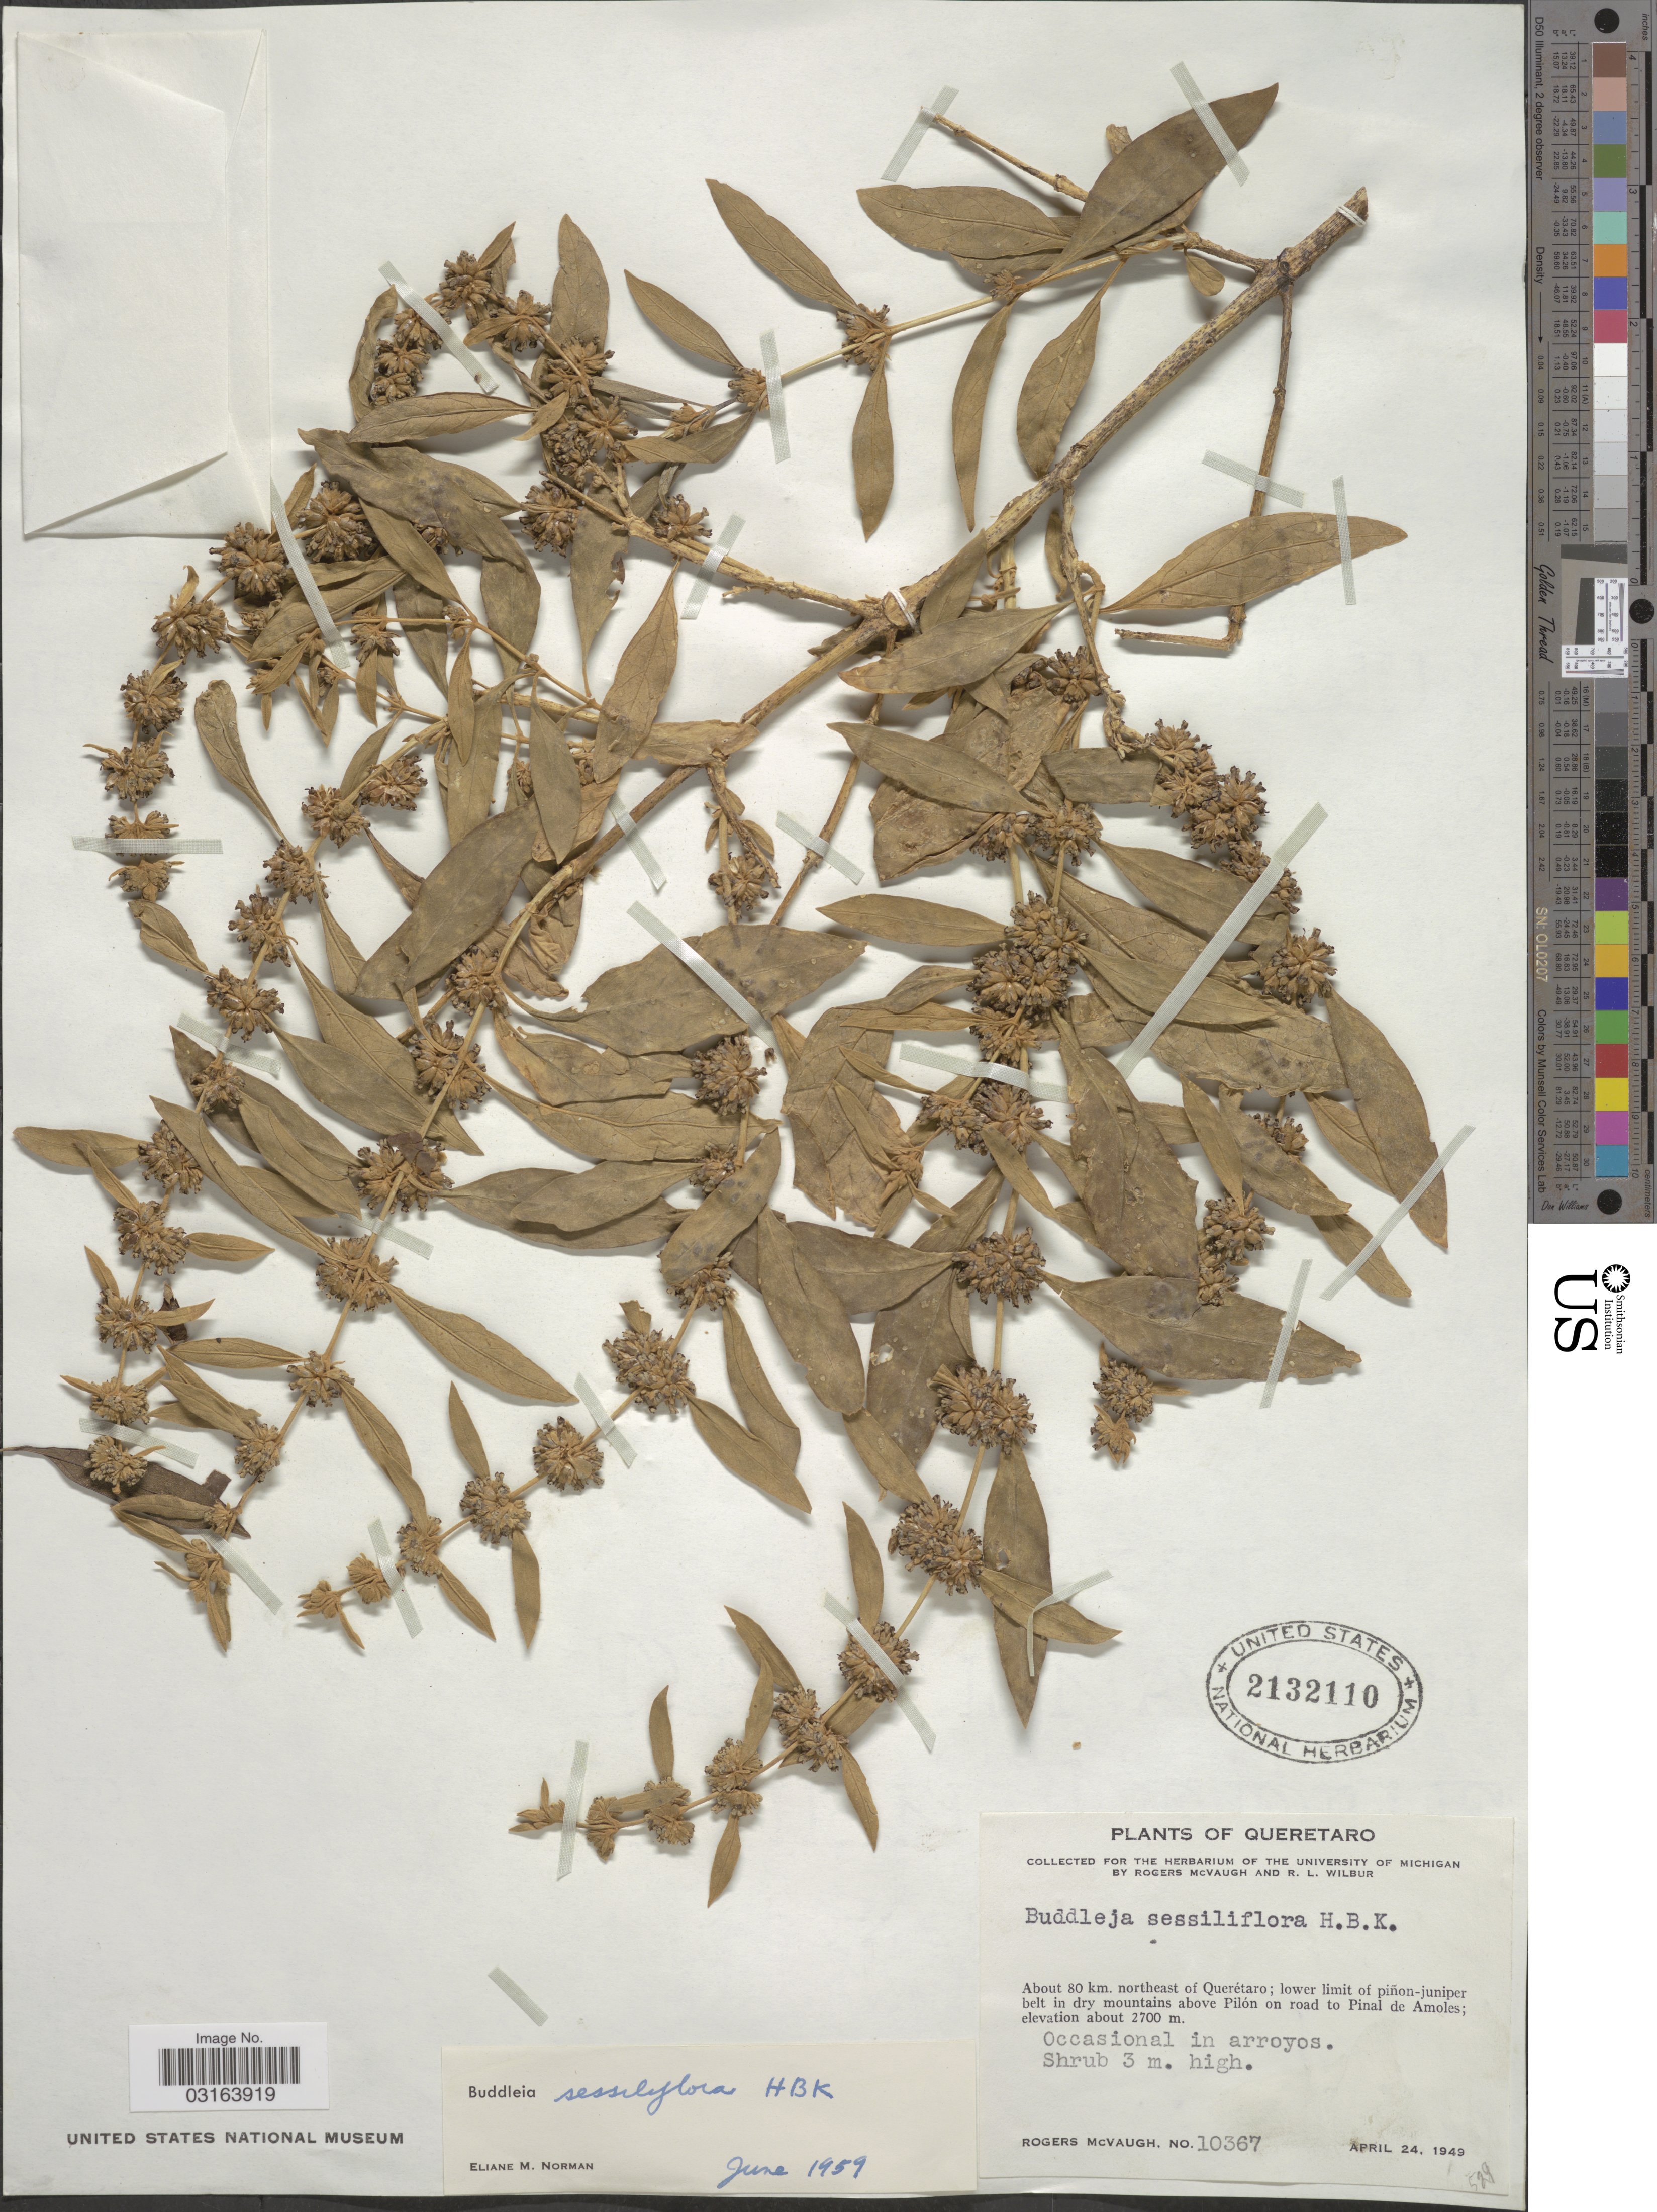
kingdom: Plantae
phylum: Tracheophyta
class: Magnoliopsida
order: Lamiales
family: Scrophulariaceae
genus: Buddleja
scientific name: Buddleja sessiliflora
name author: Kunth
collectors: R. McVaugh & R. L. Wilbur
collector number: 10367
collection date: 1949-04-24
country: Mexico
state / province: Querétaro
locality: About 80 km. northeast of Querétaro; lower limit of piñon-juniper belt in dry mountains above Pilón on road to Pinal de Amoles.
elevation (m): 2700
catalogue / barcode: US 2132110